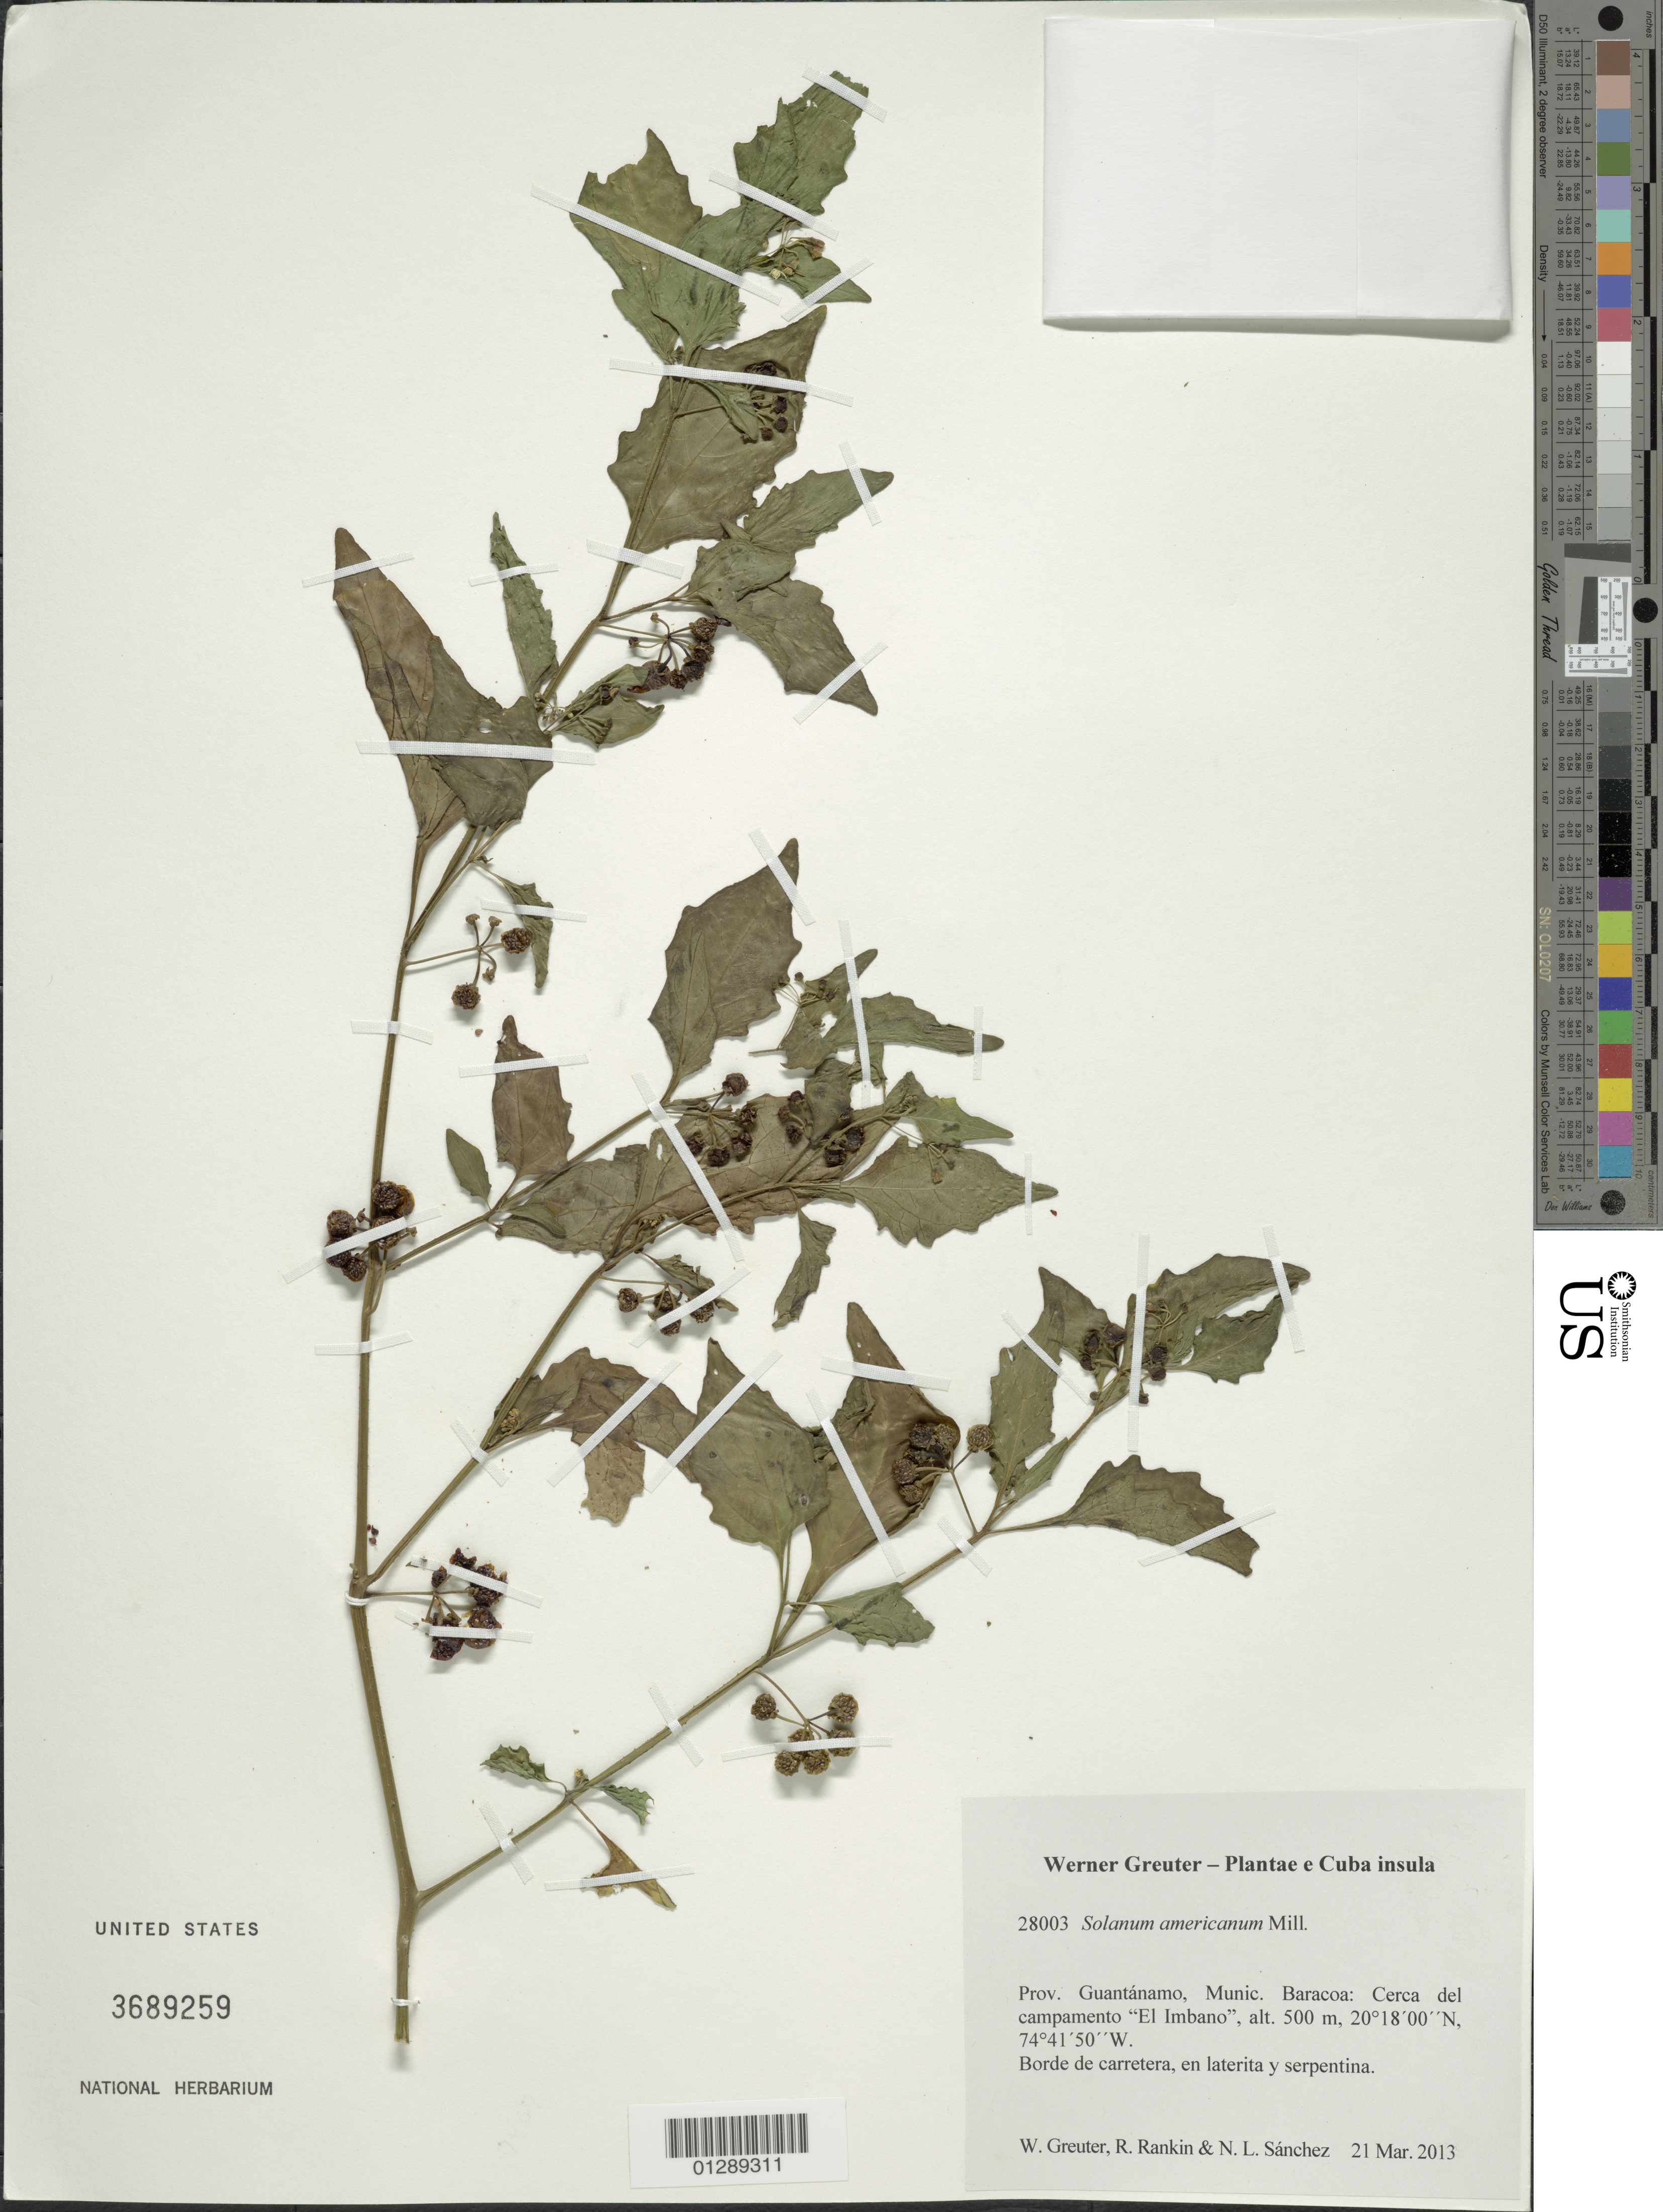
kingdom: Plantae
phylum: Tracheophyta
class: Magnoliopsida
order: Solanales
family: Solanaceae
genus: Solanum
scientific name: Solanum americanum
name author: Mill.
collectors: W. R. Greuter, R. Rankin Rodriguez & N. Sanchez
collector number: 28003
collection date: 2013-03-21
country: Cuba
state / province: Guantanamo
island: Cuba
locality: Munic. Baracoa: cerca del campamento "El Imbano".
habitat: Borde de carretera, en laterita y serpentina.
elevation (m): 500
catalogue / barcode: US 3689259